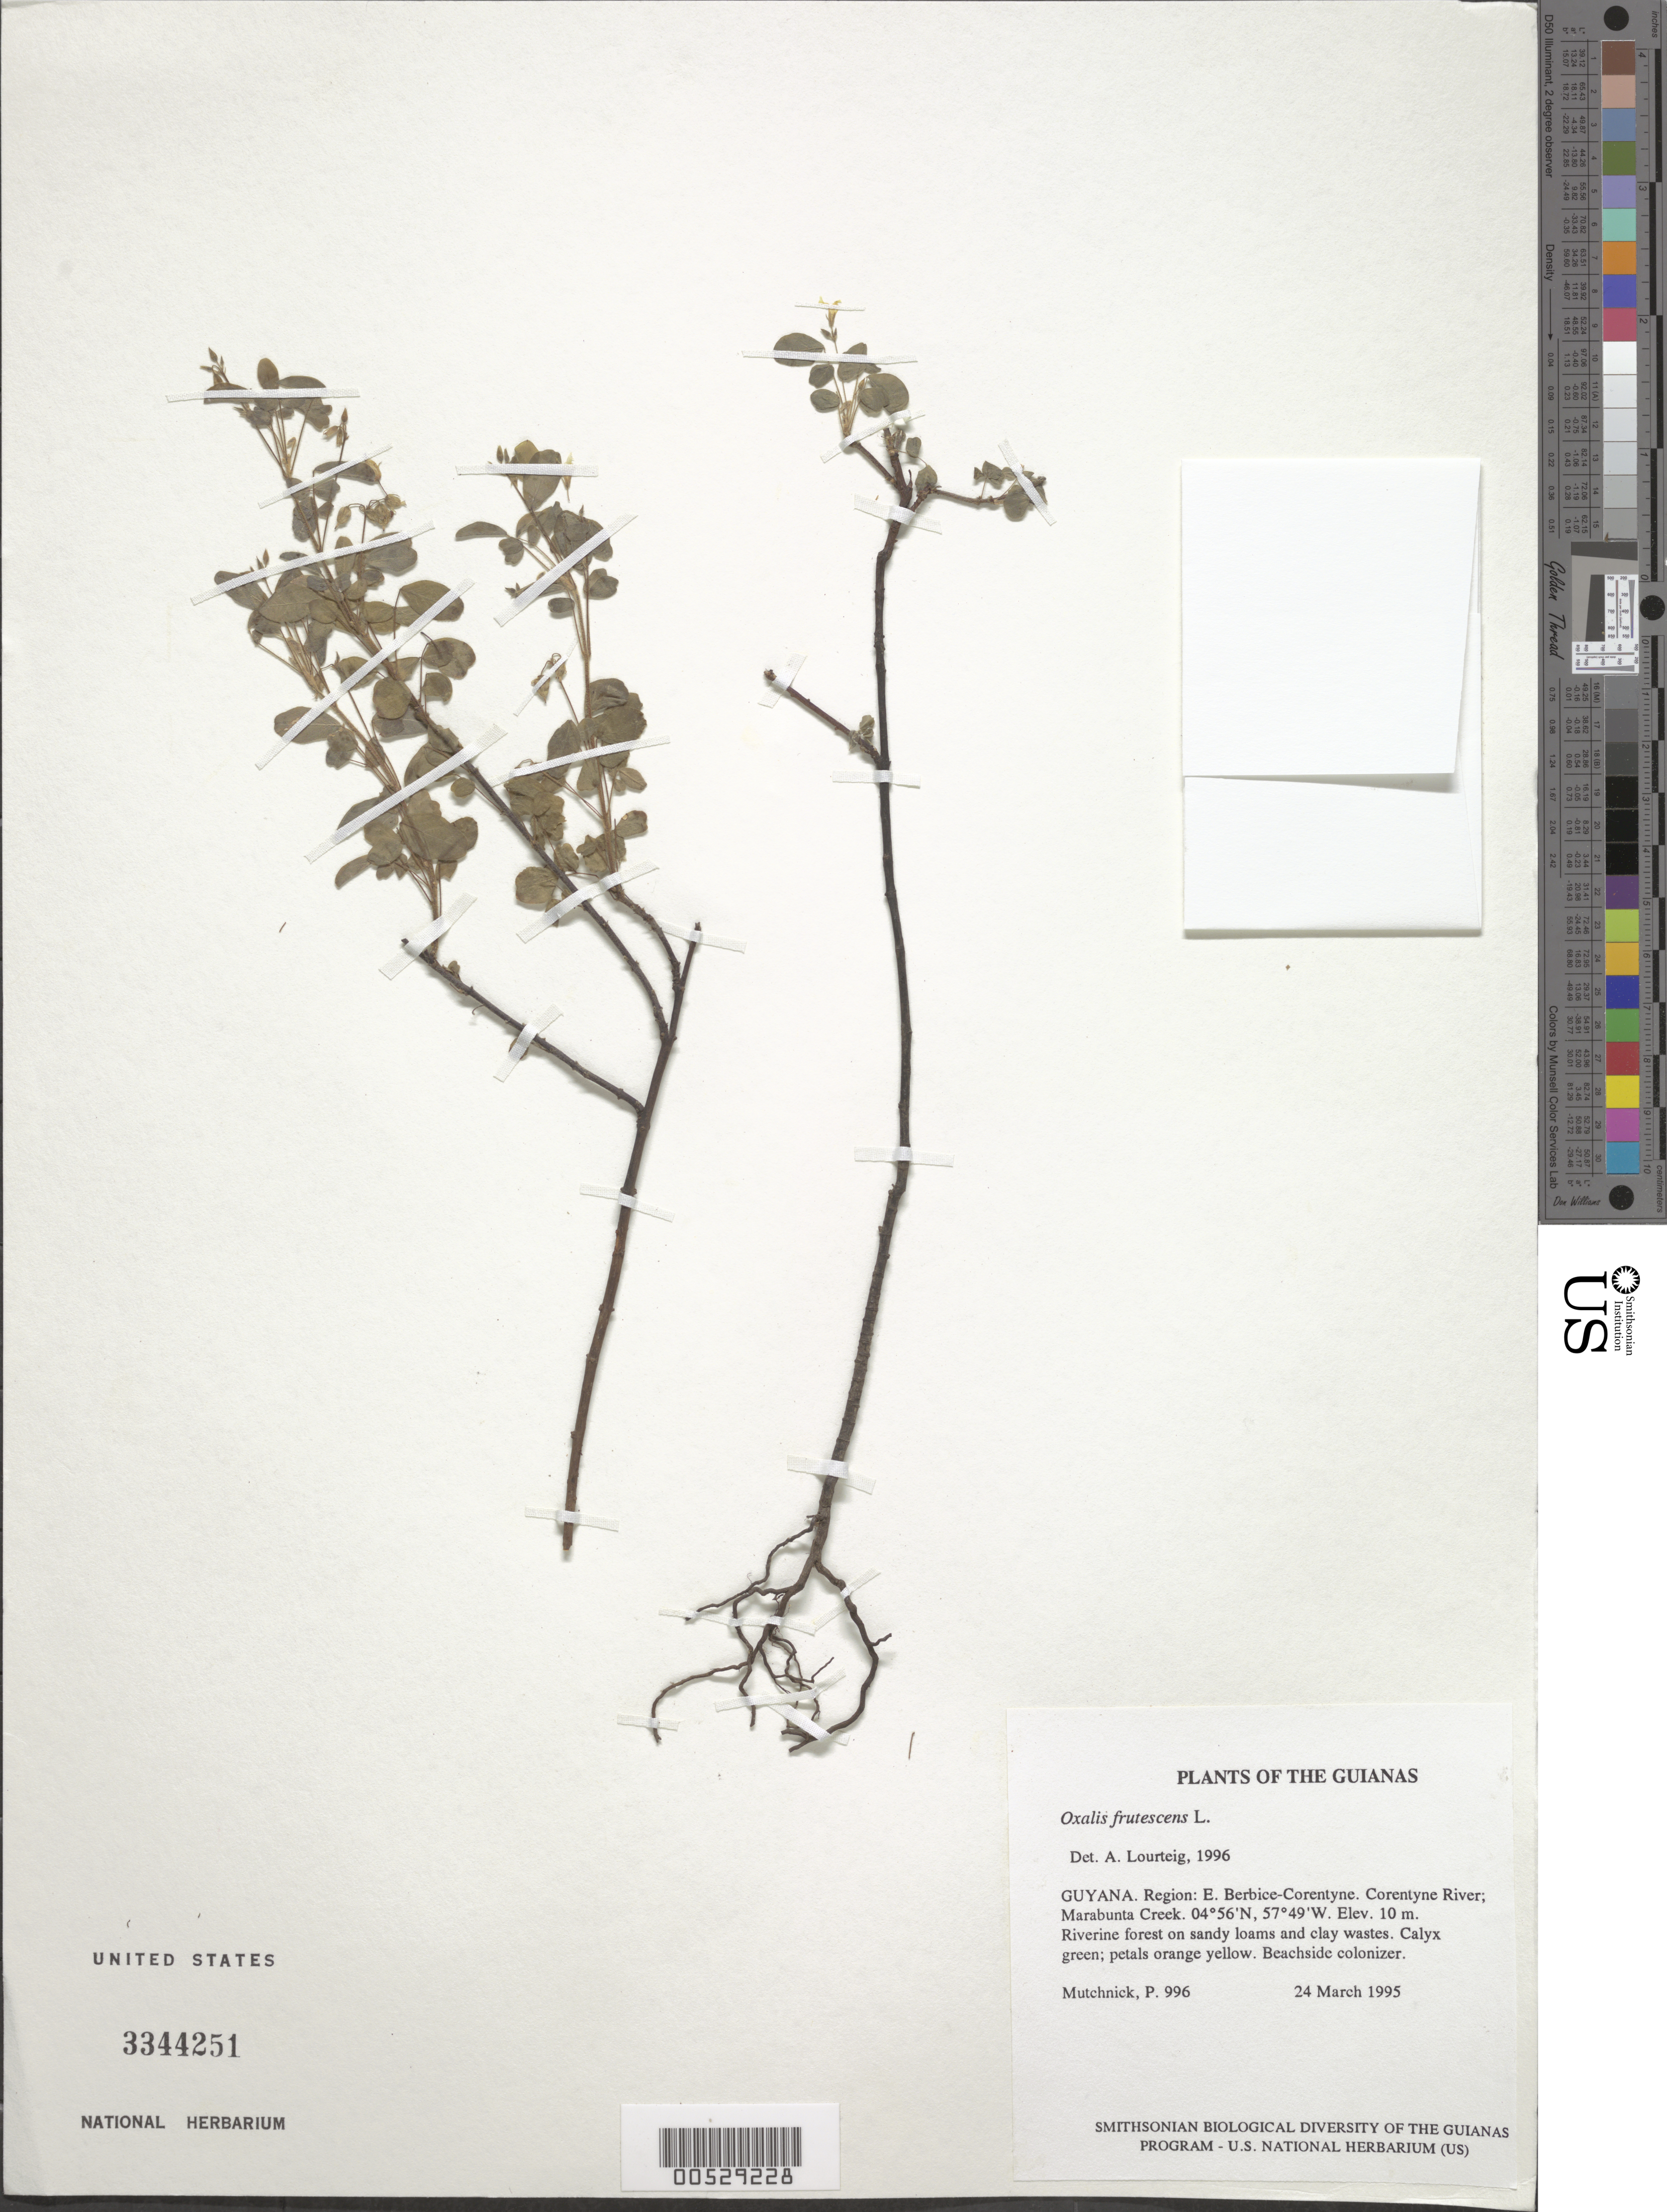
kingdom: Plantae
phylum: Tracheophyta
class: Magnoliopsida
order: Oxalidales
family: Oxalidaceae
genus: Oxalis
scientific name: Oxalis frutescens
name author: L.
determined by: Lourteig, A.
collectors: P. Mutchnick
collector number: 996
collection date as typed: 24 March 1995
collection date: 1995-03-24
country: Guyana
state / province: E. Berbice-Corentyne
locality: Corentyne River; Marabunta Creek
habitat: Riverine forest on sandy loams and clay wastes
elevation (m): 10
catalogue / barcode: US 3344251